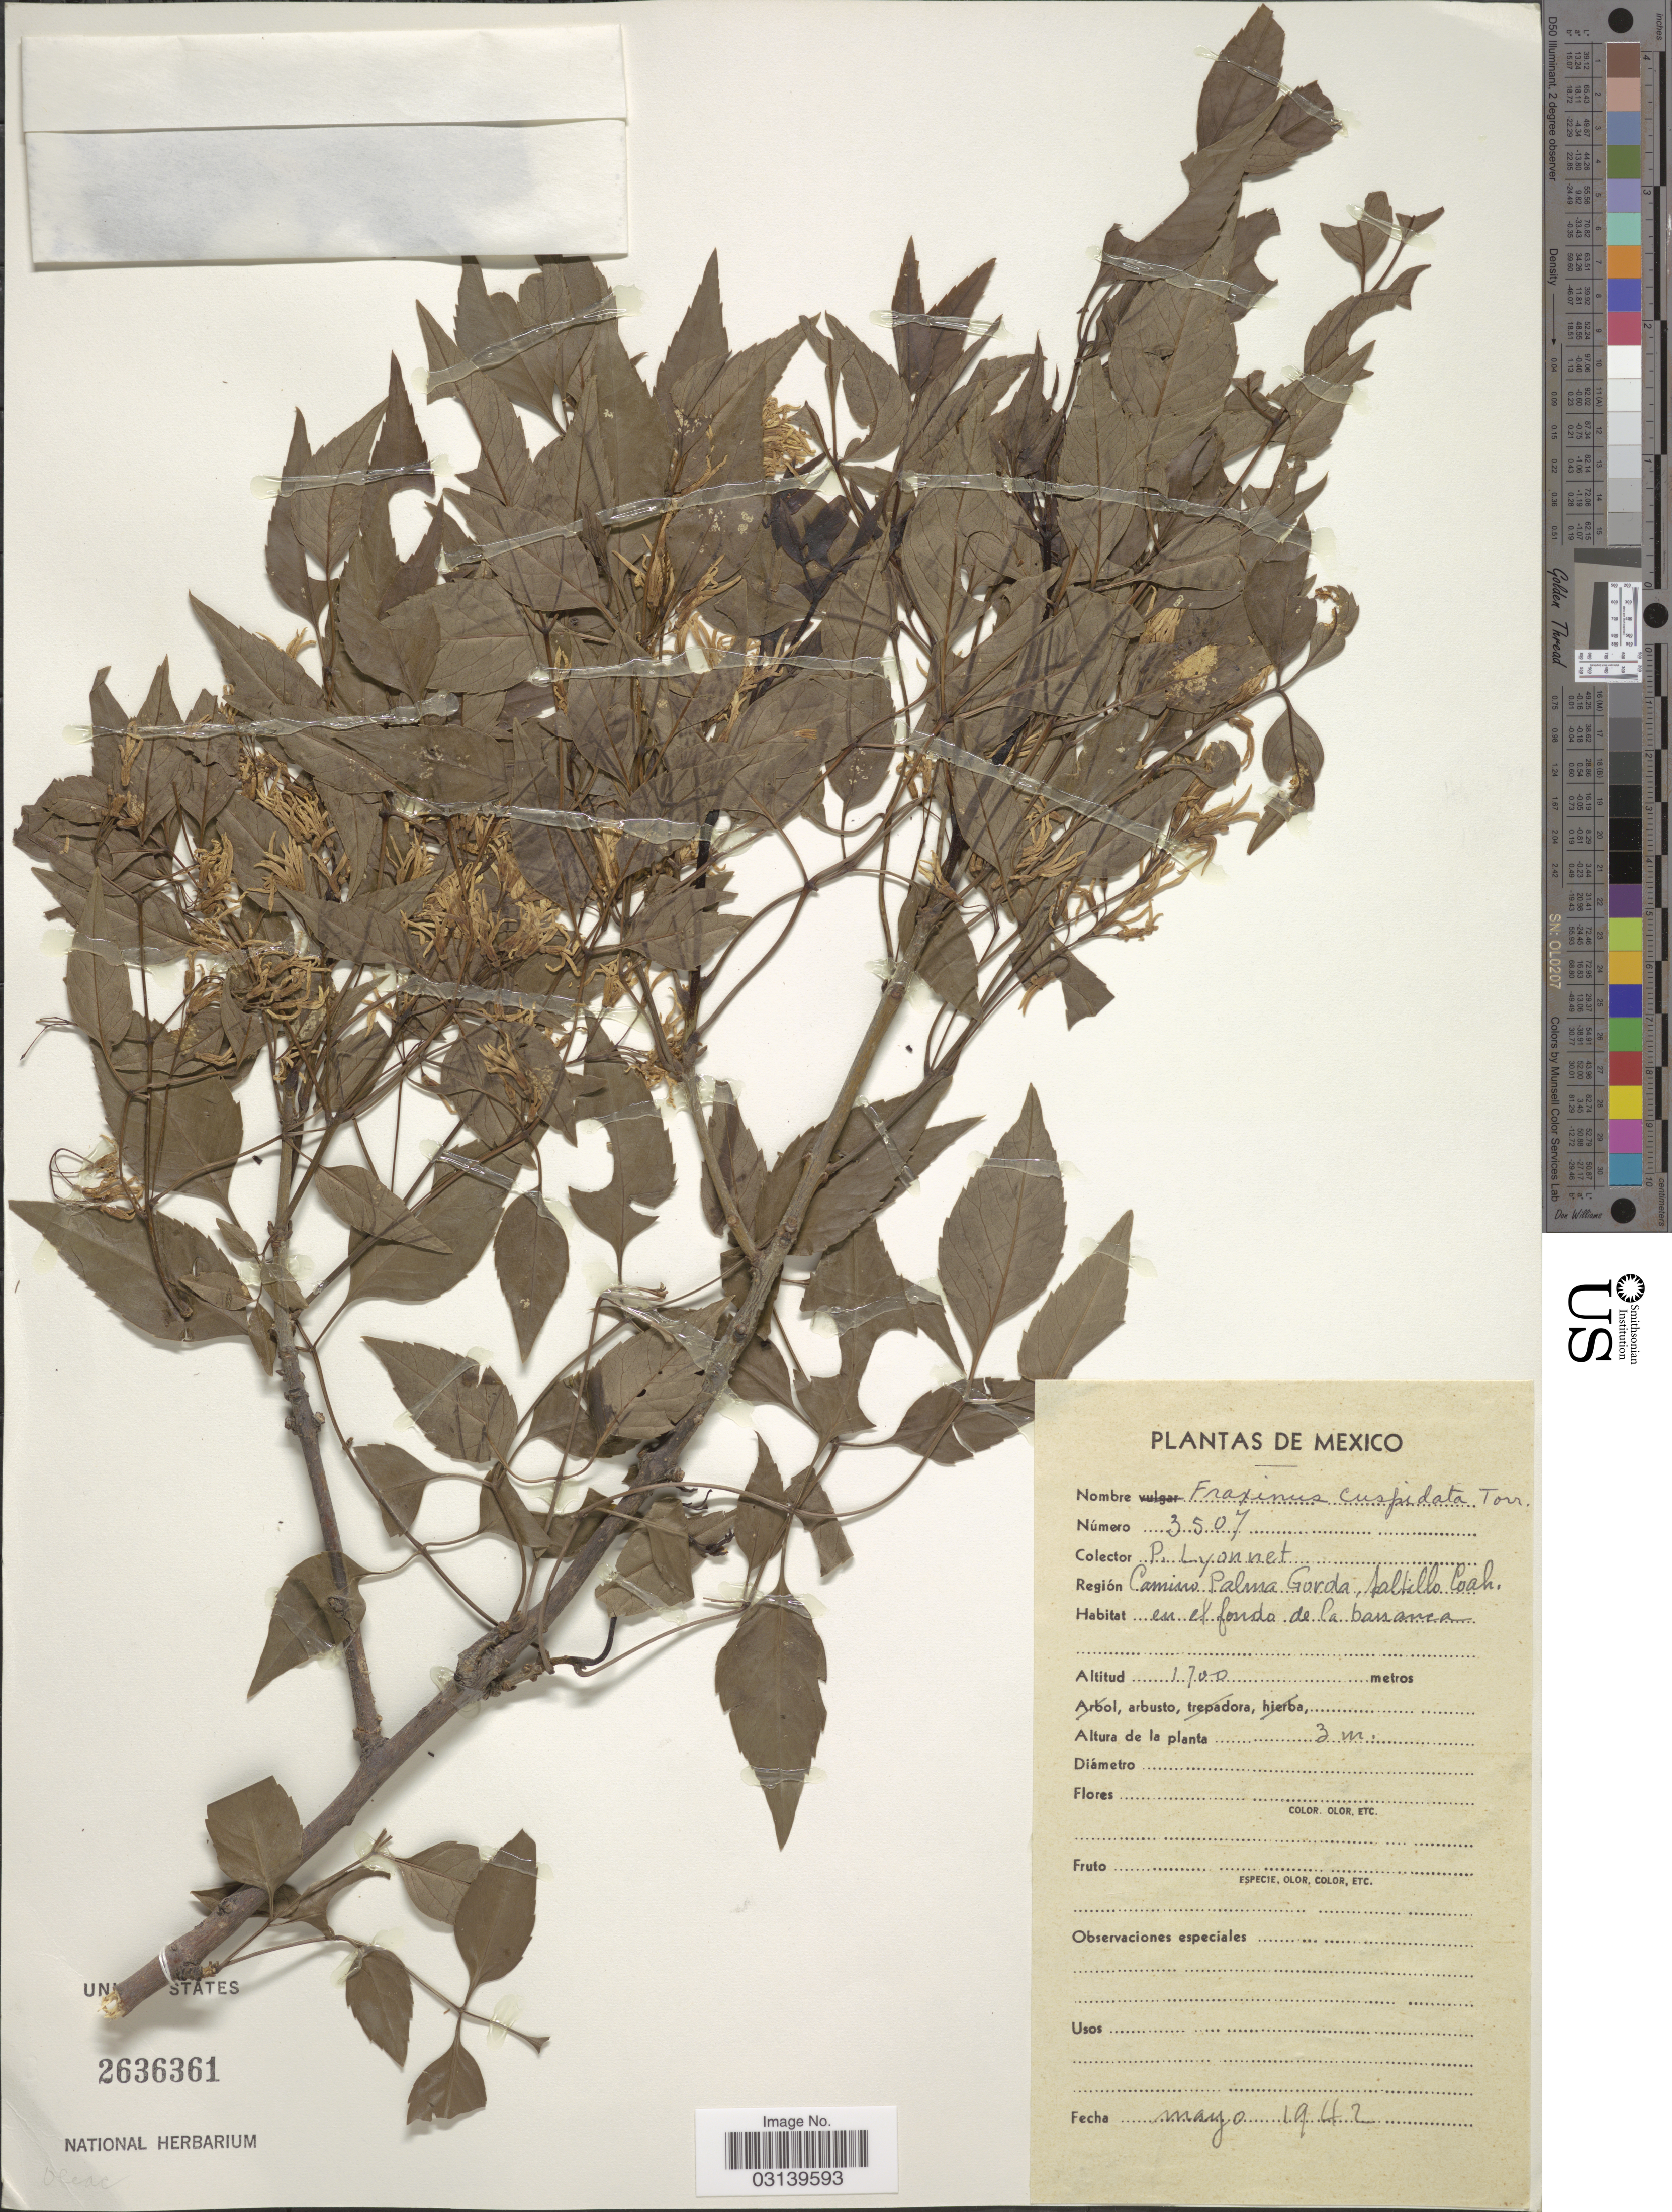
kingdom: Plantae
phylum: Tracheophyta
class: Magnoliopsida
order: Lamiales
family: Oleaceae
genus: Fraxinus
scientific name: Fraxinus cuspidata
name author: Torr.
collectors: P. Lyonnet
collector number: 3507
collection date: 1942-05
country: Mexico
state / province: Coahuila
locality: Región Camino Palma Gorda, Saltillo.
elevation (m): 1700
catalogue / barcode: US 2636361